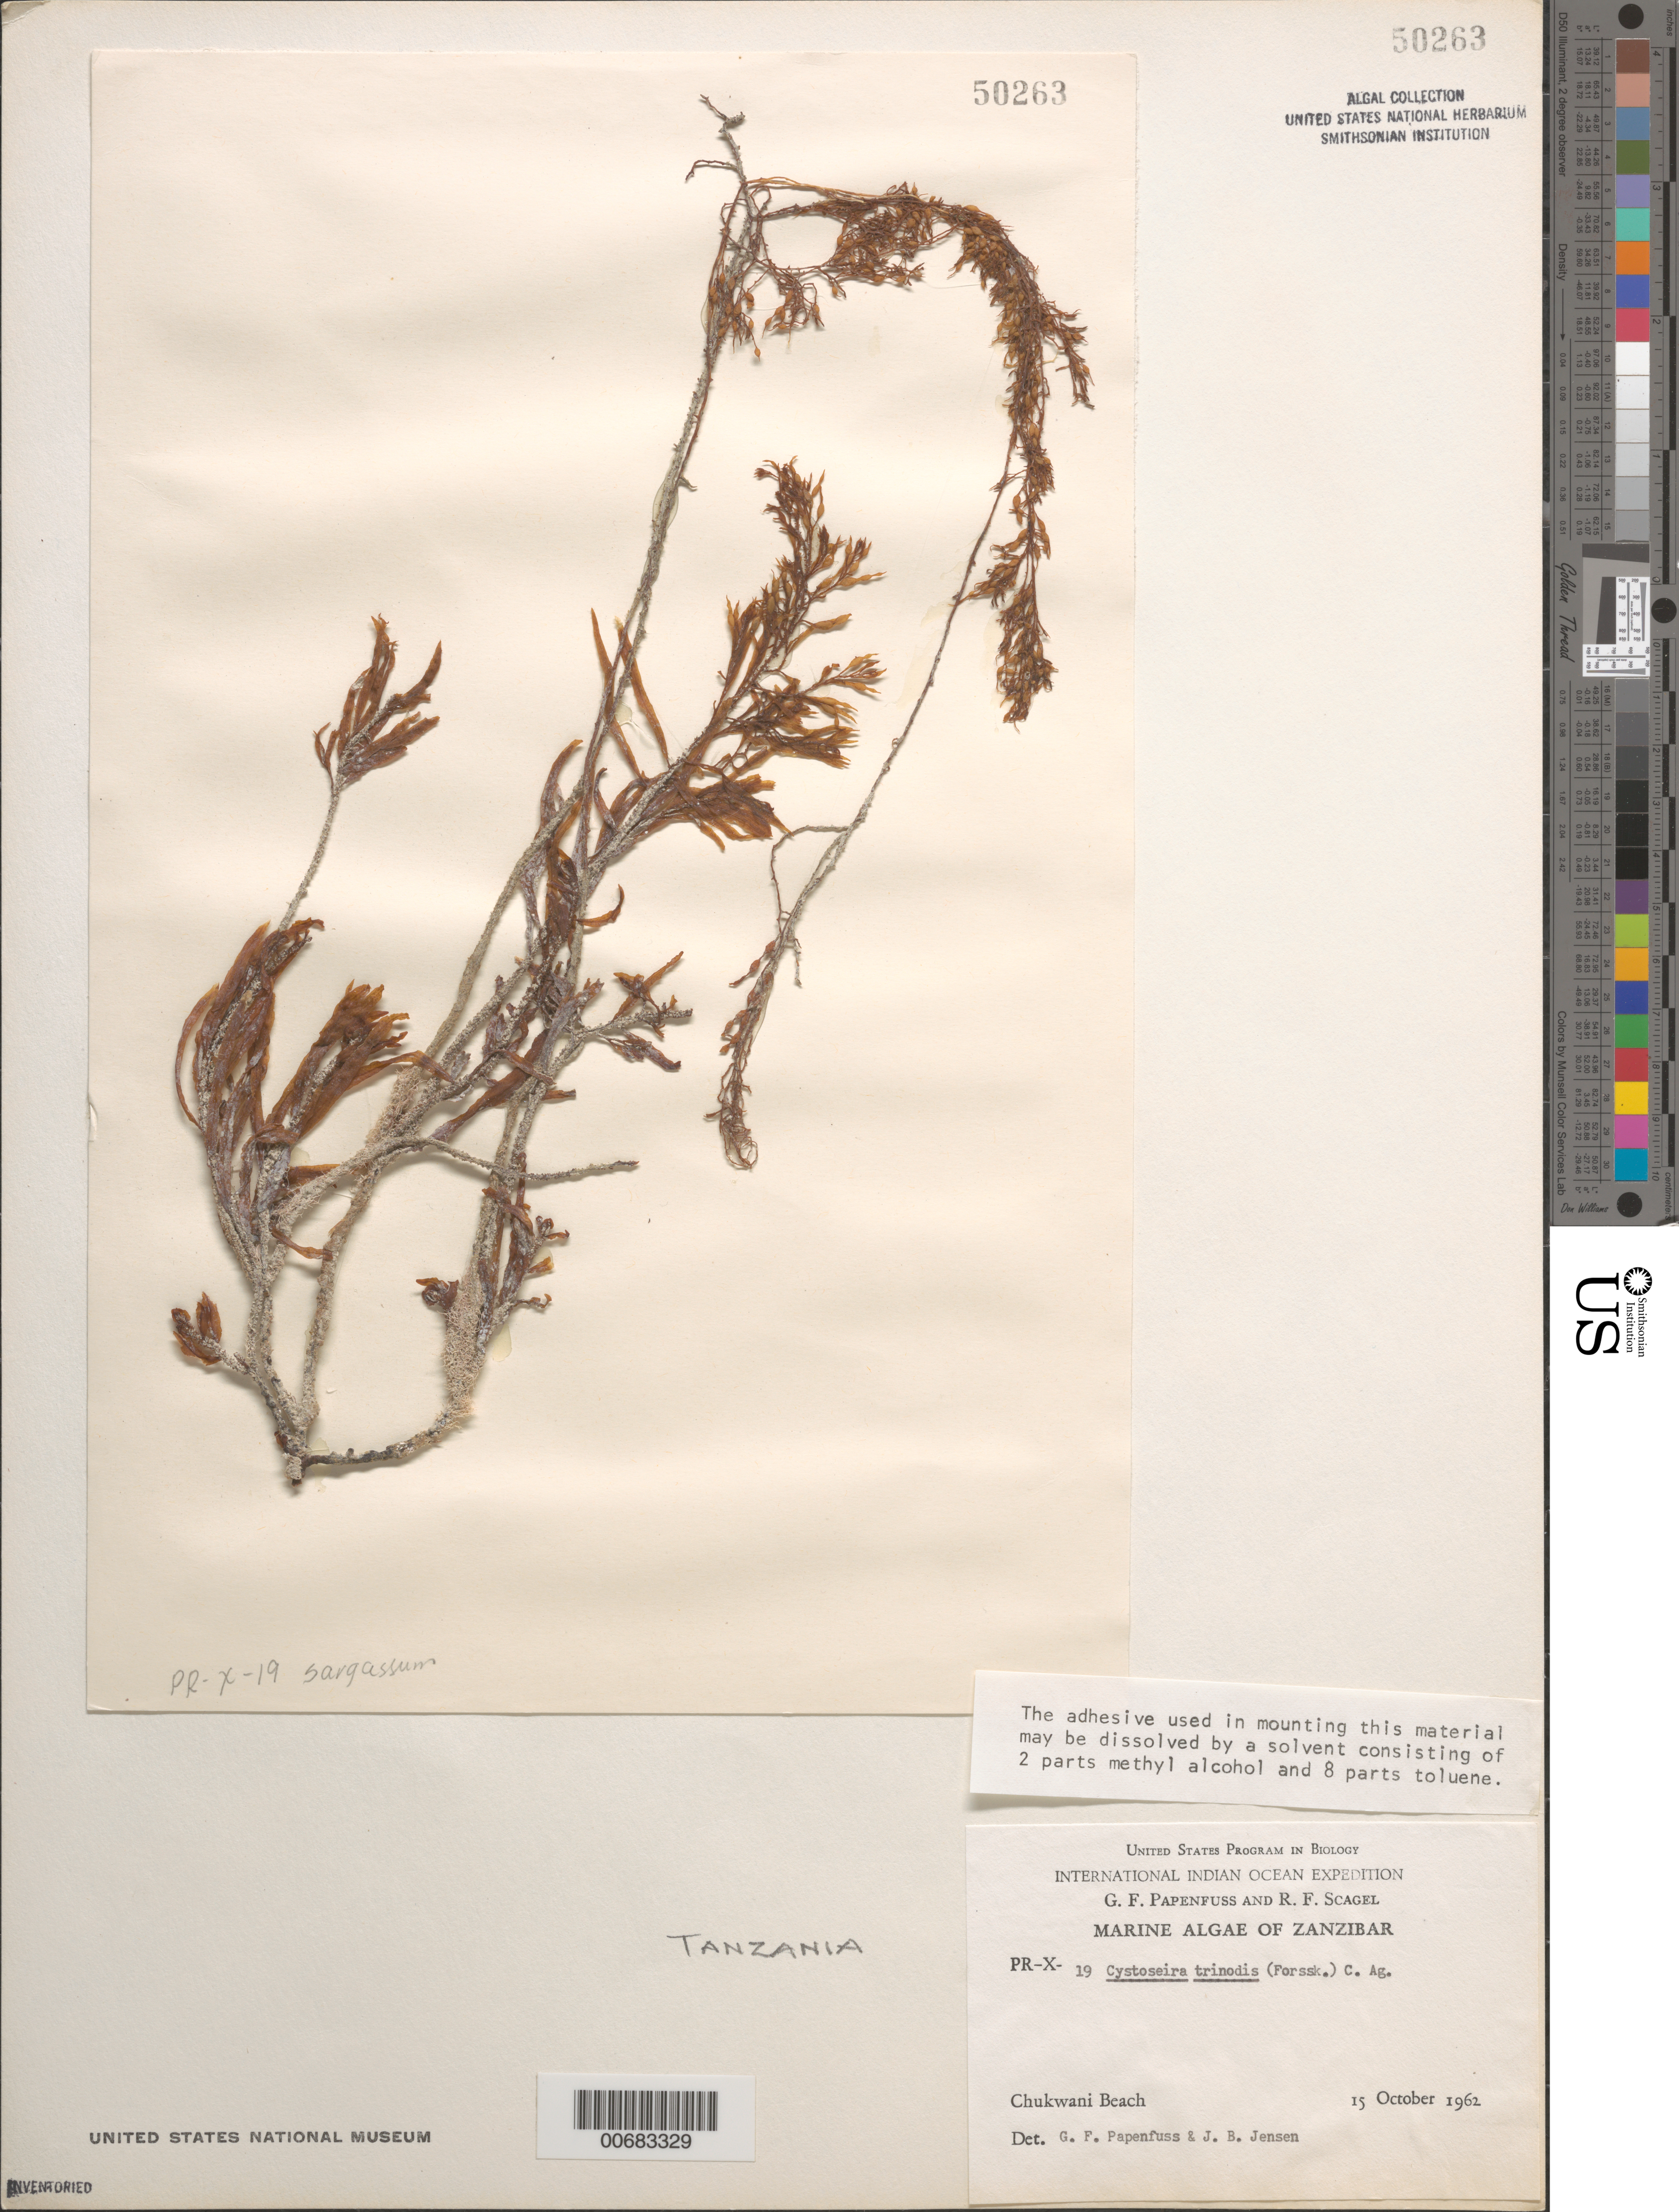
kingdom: Chromista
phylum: Ochrophyta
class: Phaeophyceae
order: Fucales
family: Sargassaceae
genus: Cystoseira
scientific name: Cystoseira trinodis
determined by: Papenfuss, G. F.; Jensen, J. B.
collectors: G. Papenfuss & R. F. Scagel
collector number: PR-X-19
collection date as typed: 15 Oct 1962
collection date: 1962-10-15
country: Tanzania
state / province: Zanzibar Urban/West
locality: Chukwani Beach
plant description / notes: International Indian Ocean Expedition, 1962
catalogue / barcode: US 50263